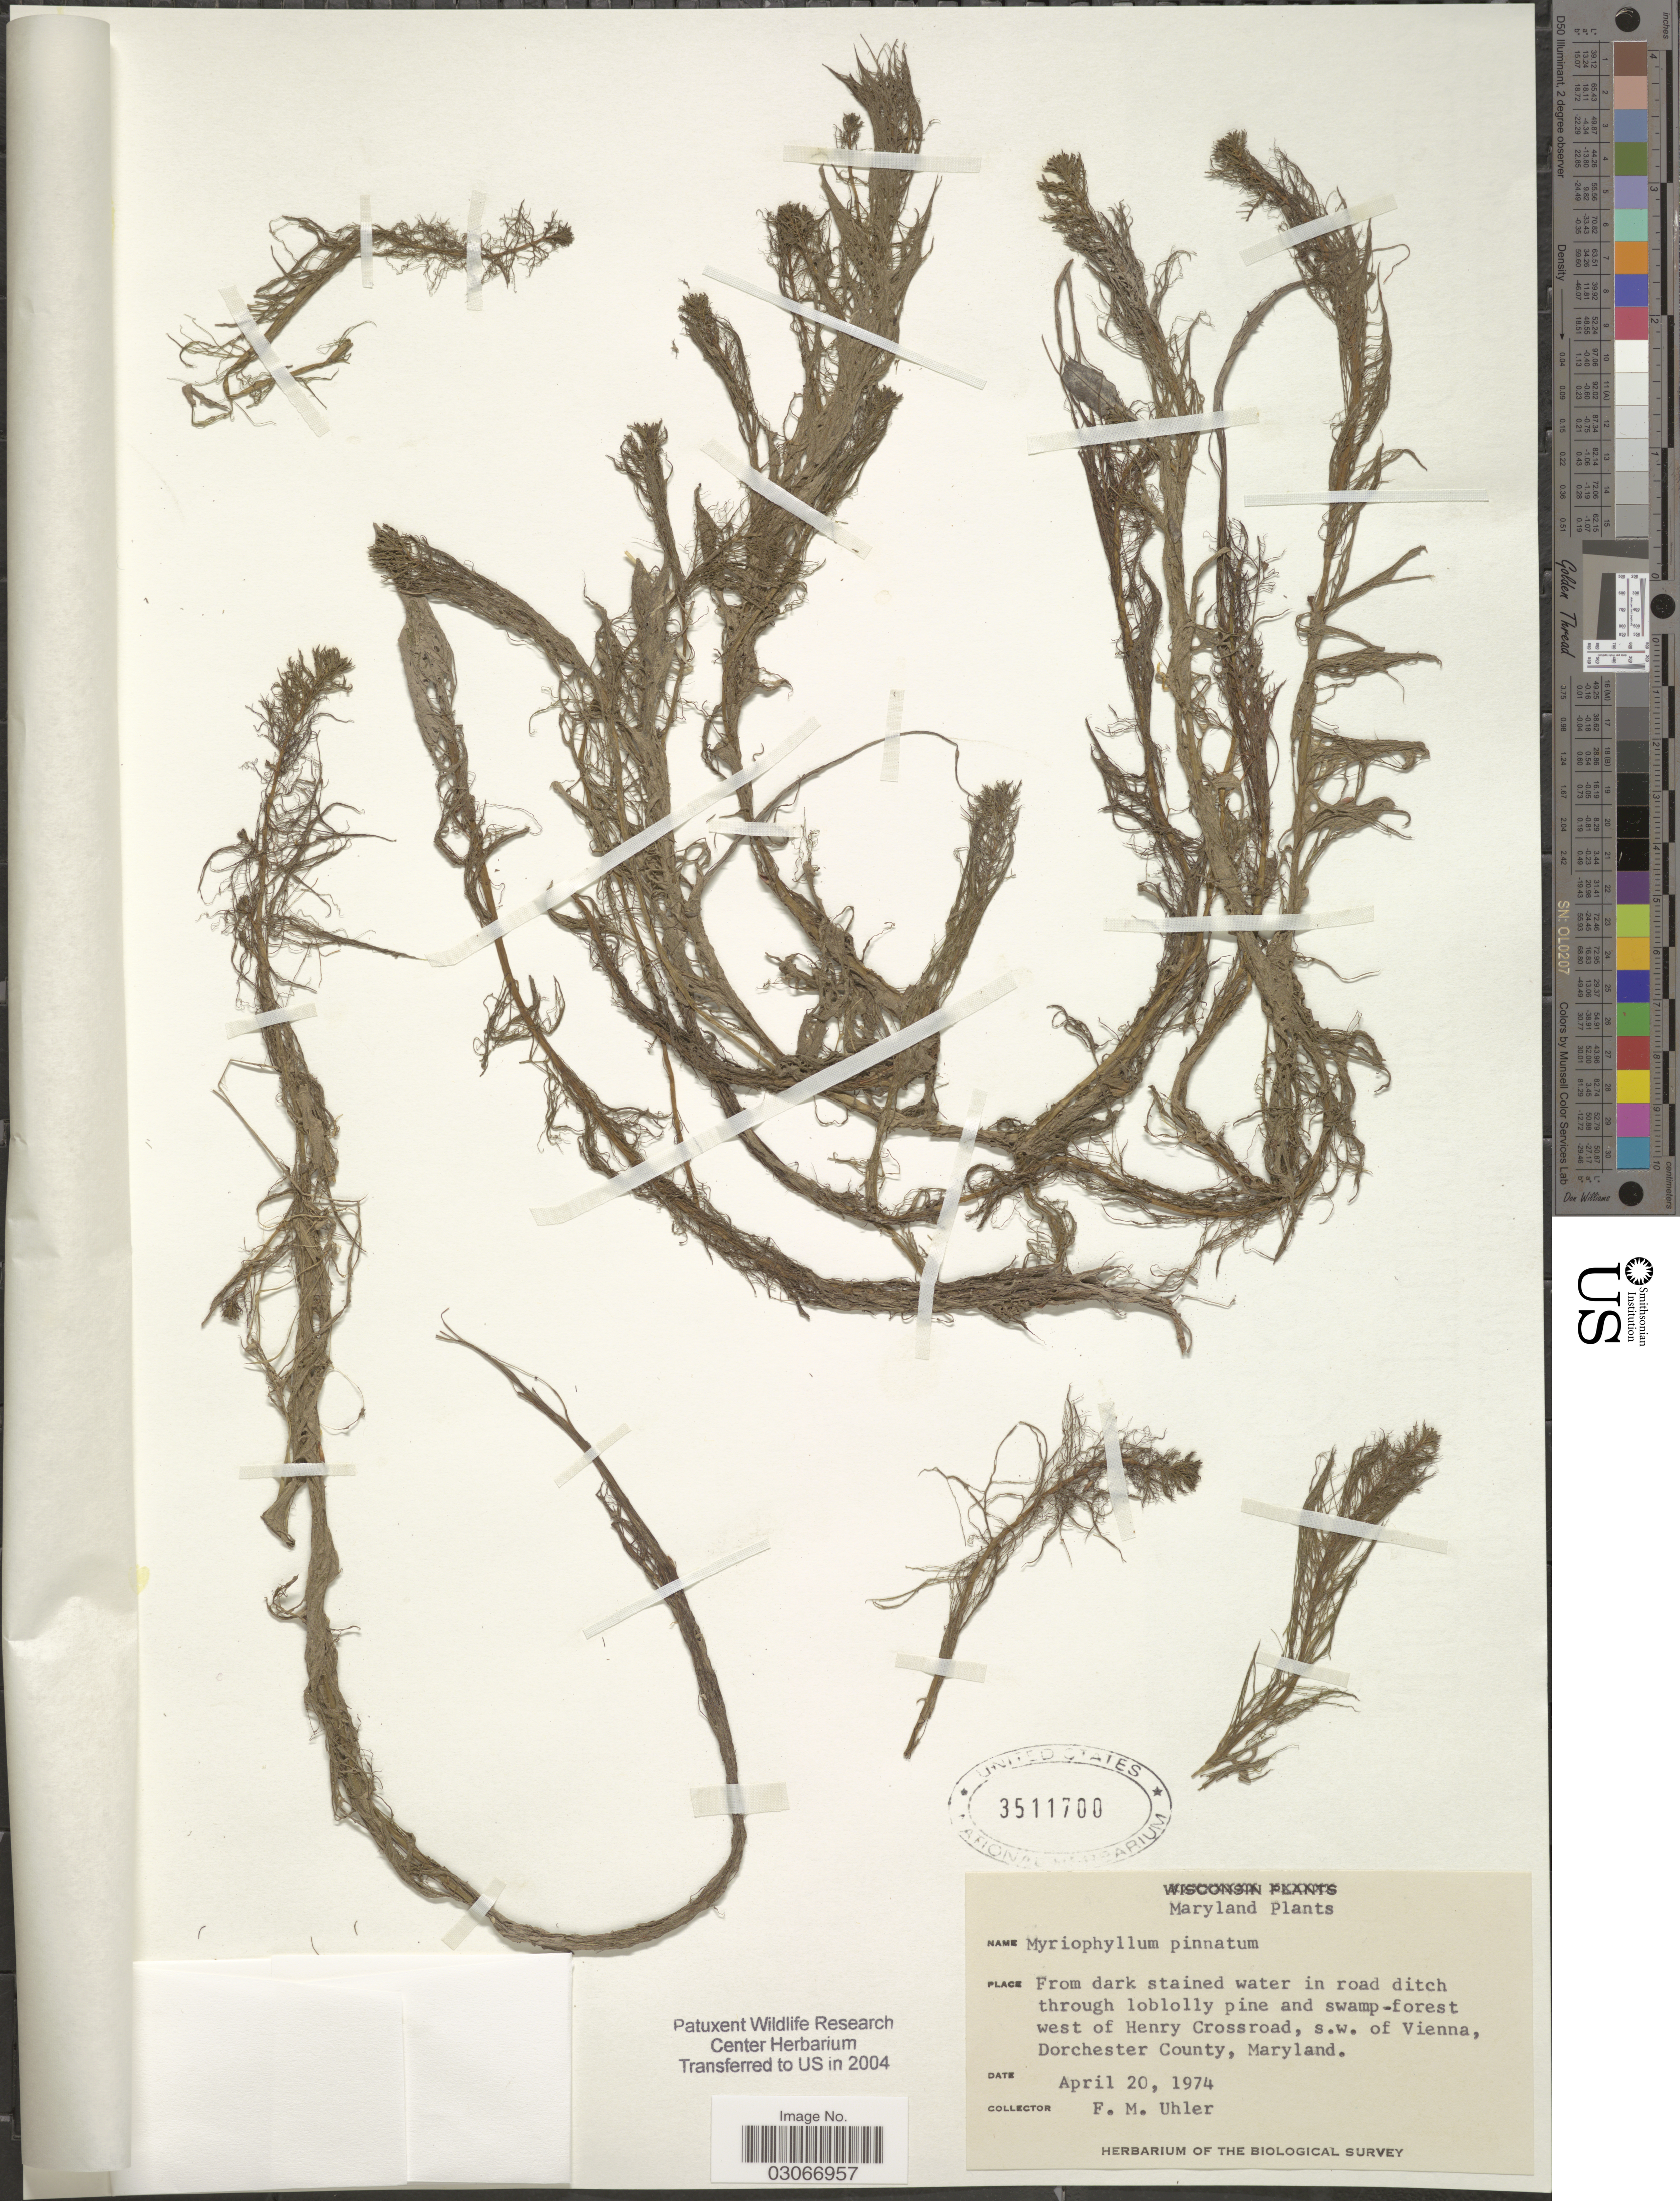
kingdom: Plantae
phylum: Tracheophyta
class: Magnoliopsida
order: Saxifragales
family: Haloragaceae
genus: Myriophyllum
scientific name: Myriophyllum pinnatum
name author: (Walter) Britton, Stearns & Poggenb.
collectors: F. M. Uhler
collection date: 1974-04-20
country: United States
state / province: Maryland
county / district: Dorchester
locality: From dark stained water in road ditch through loblolly pine and swamp-forest west of Henry Crossroad, s.w. of Vienna, Dorchester County.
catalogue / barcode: US 3511700